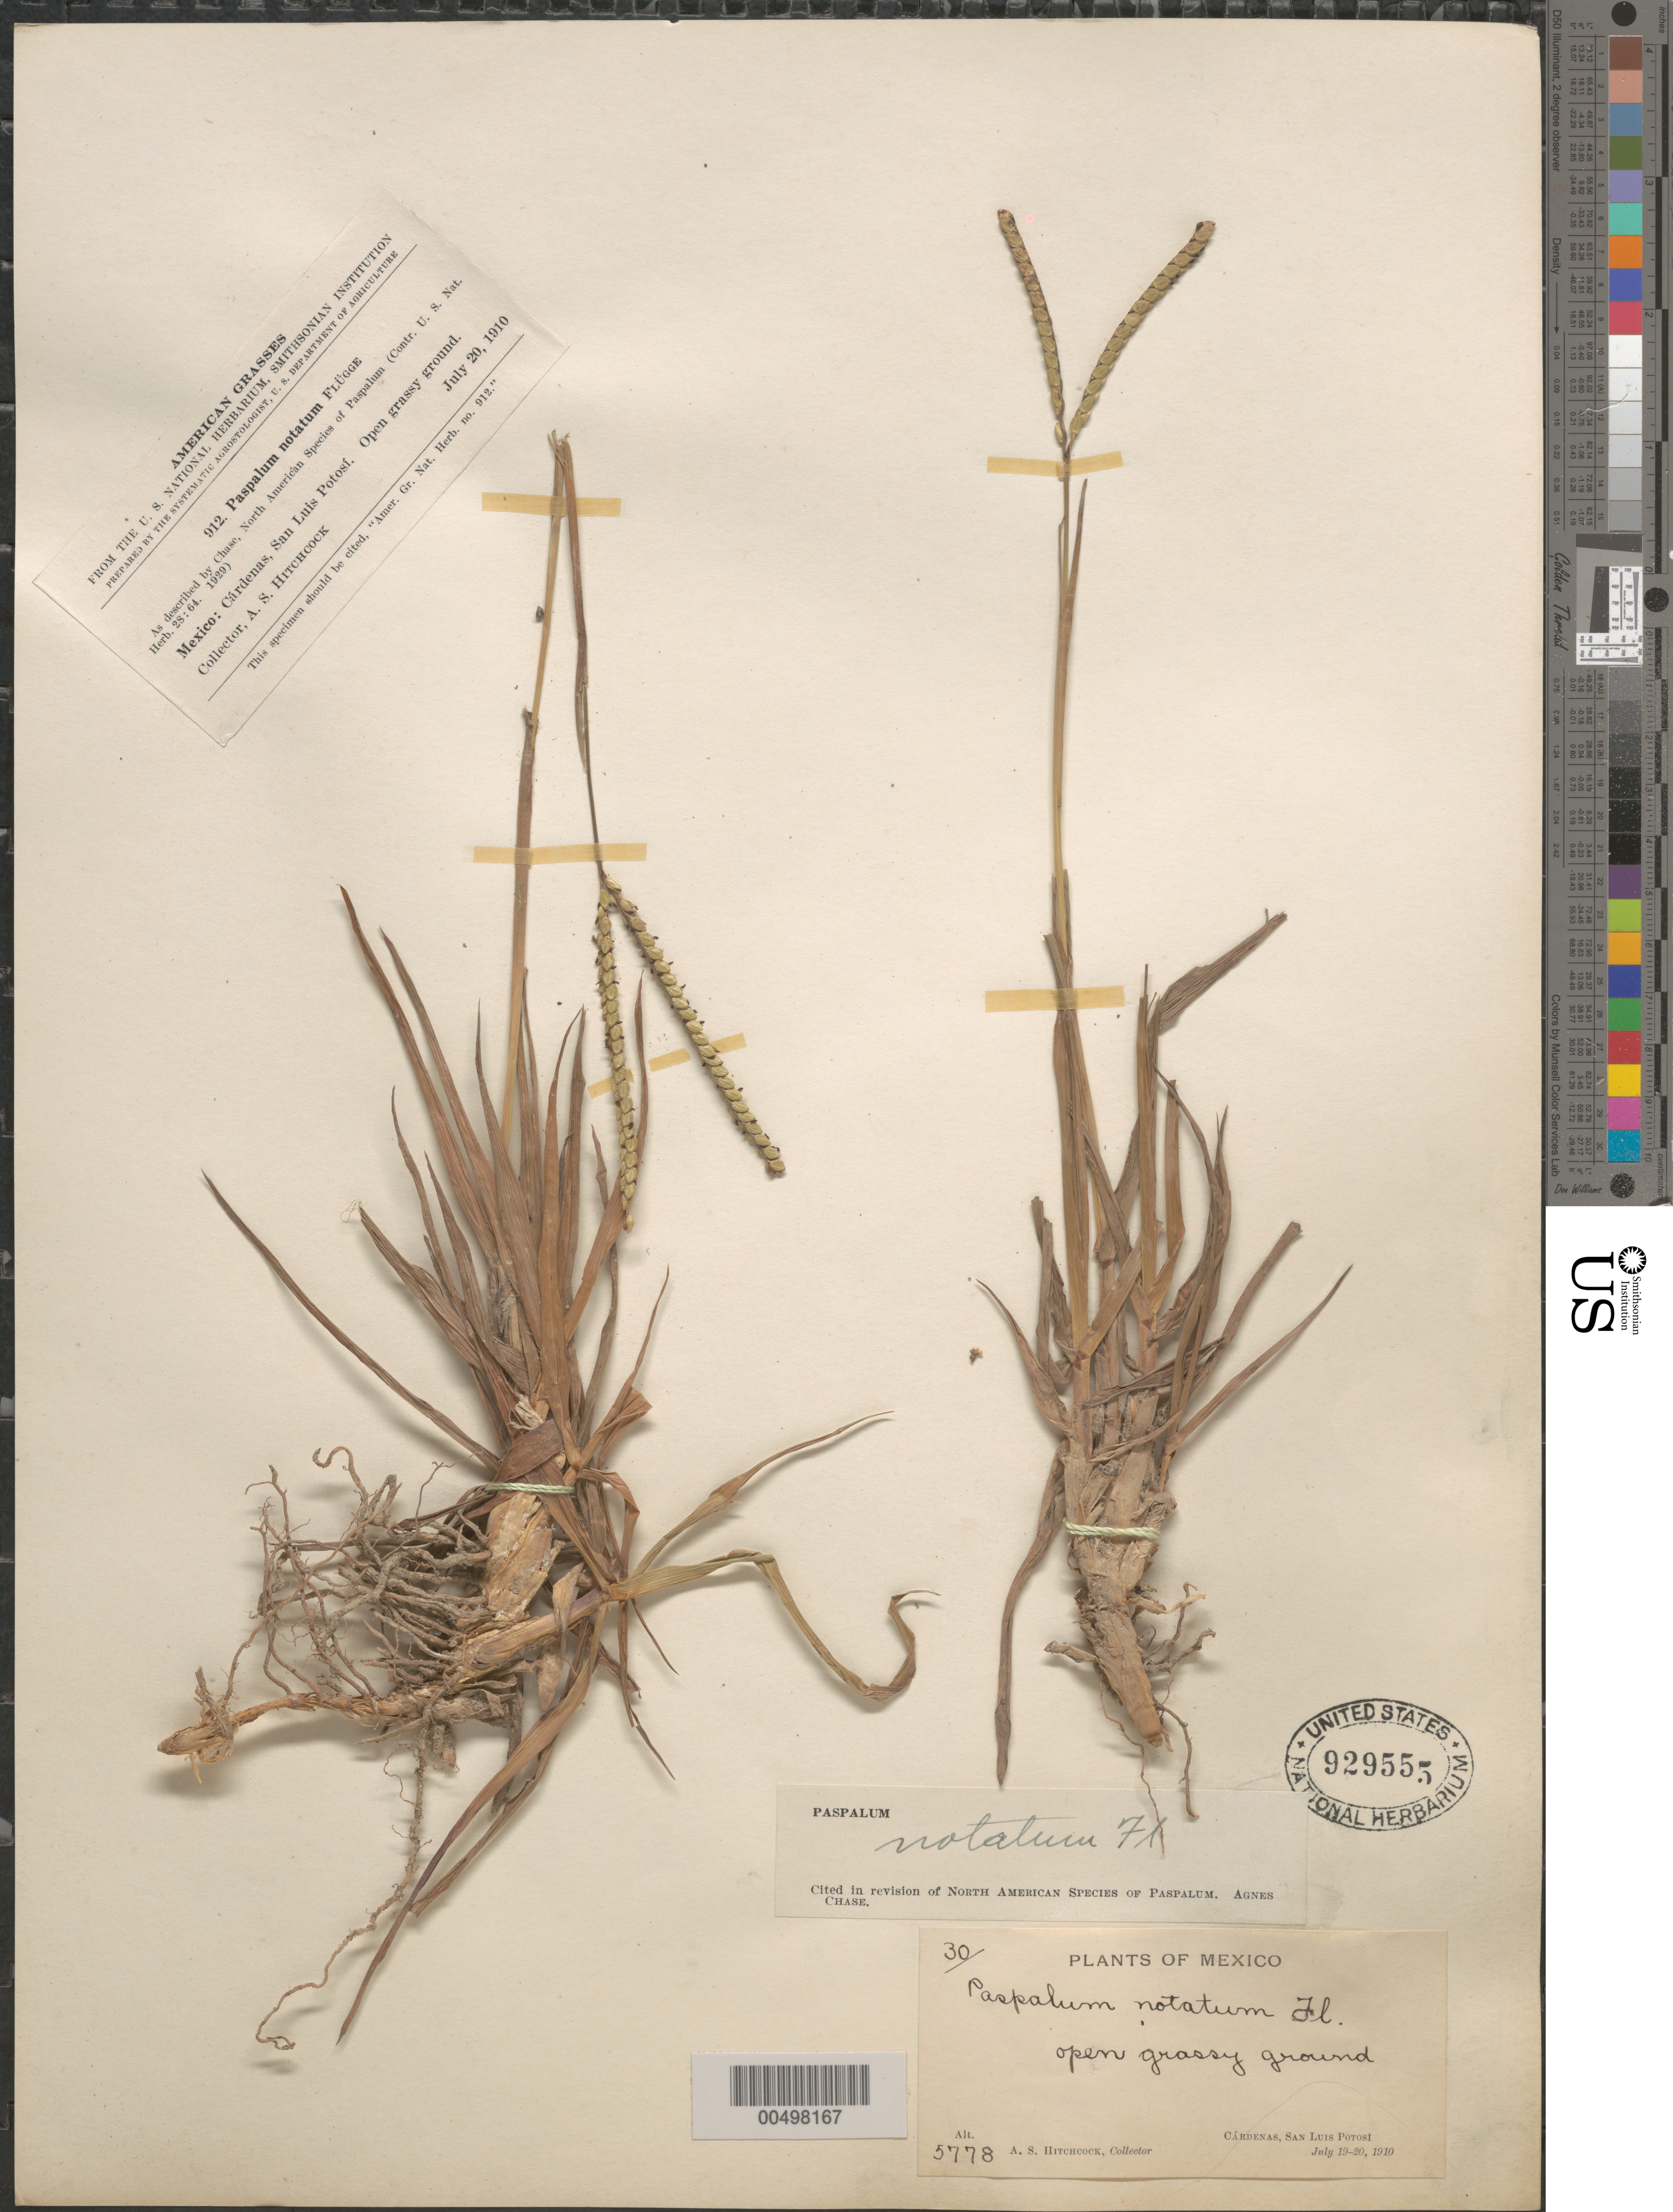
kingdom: Plantae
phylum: Tracheophyta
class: Liliopsida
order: Poales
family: Poaceae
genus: Paspalum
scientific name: Paspalum notatum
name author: Flüggé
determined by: Chase, [M.] Agnes, (US)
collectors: A. S. Hitchcock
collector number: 5778/912/30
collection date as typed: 19 Jul 1910 to 20 Jul 1910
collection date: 1910-07-19/1910-07-20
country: Mexico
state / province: San Luis Potosi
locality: C rdenas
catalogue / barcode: US 929555